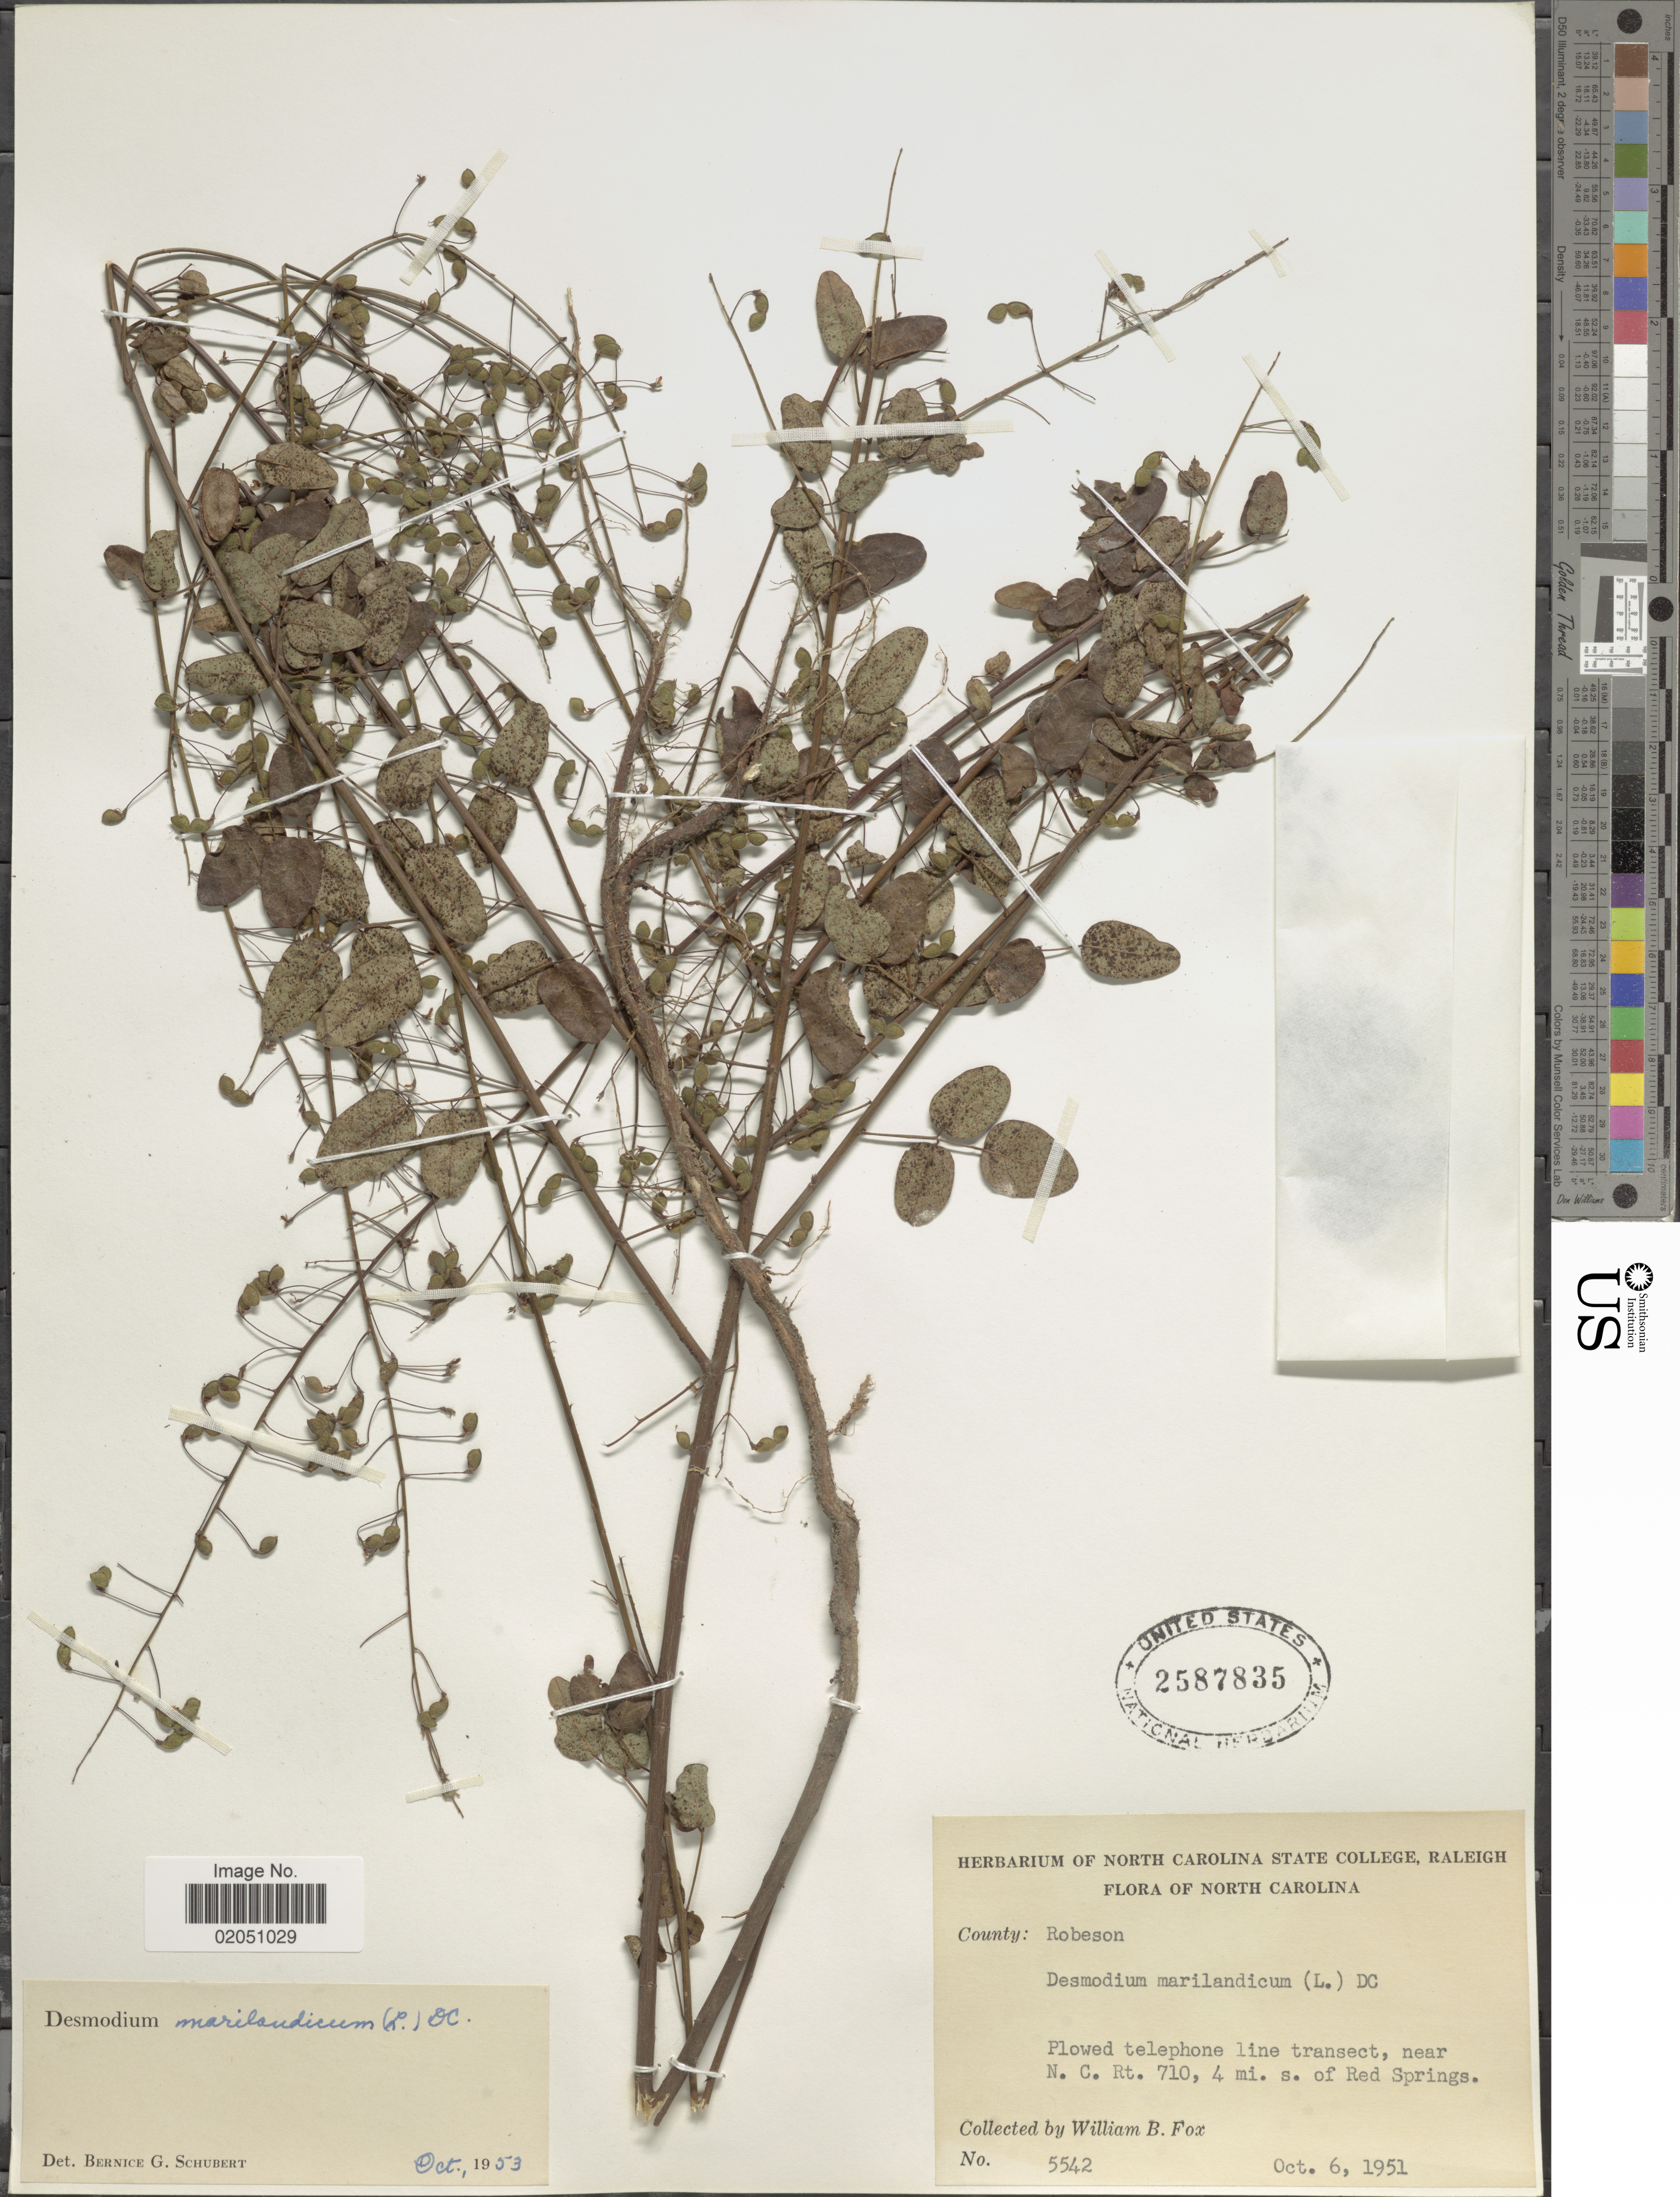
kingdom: Plantae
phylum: Tracheophyta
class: Magnoliopsida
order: Fabales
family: Fabaceae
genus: Desmodium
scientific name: Desmodium marilandicum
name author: Darl.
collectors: W. B. Fox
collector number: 5542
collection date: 1951-10-06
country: United States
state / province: North Carolina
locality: County: Robeson, Plowed telephone line transect, near N.C. Rt. 710, 4 mi s. of Red Springs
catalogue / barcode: US 2587835